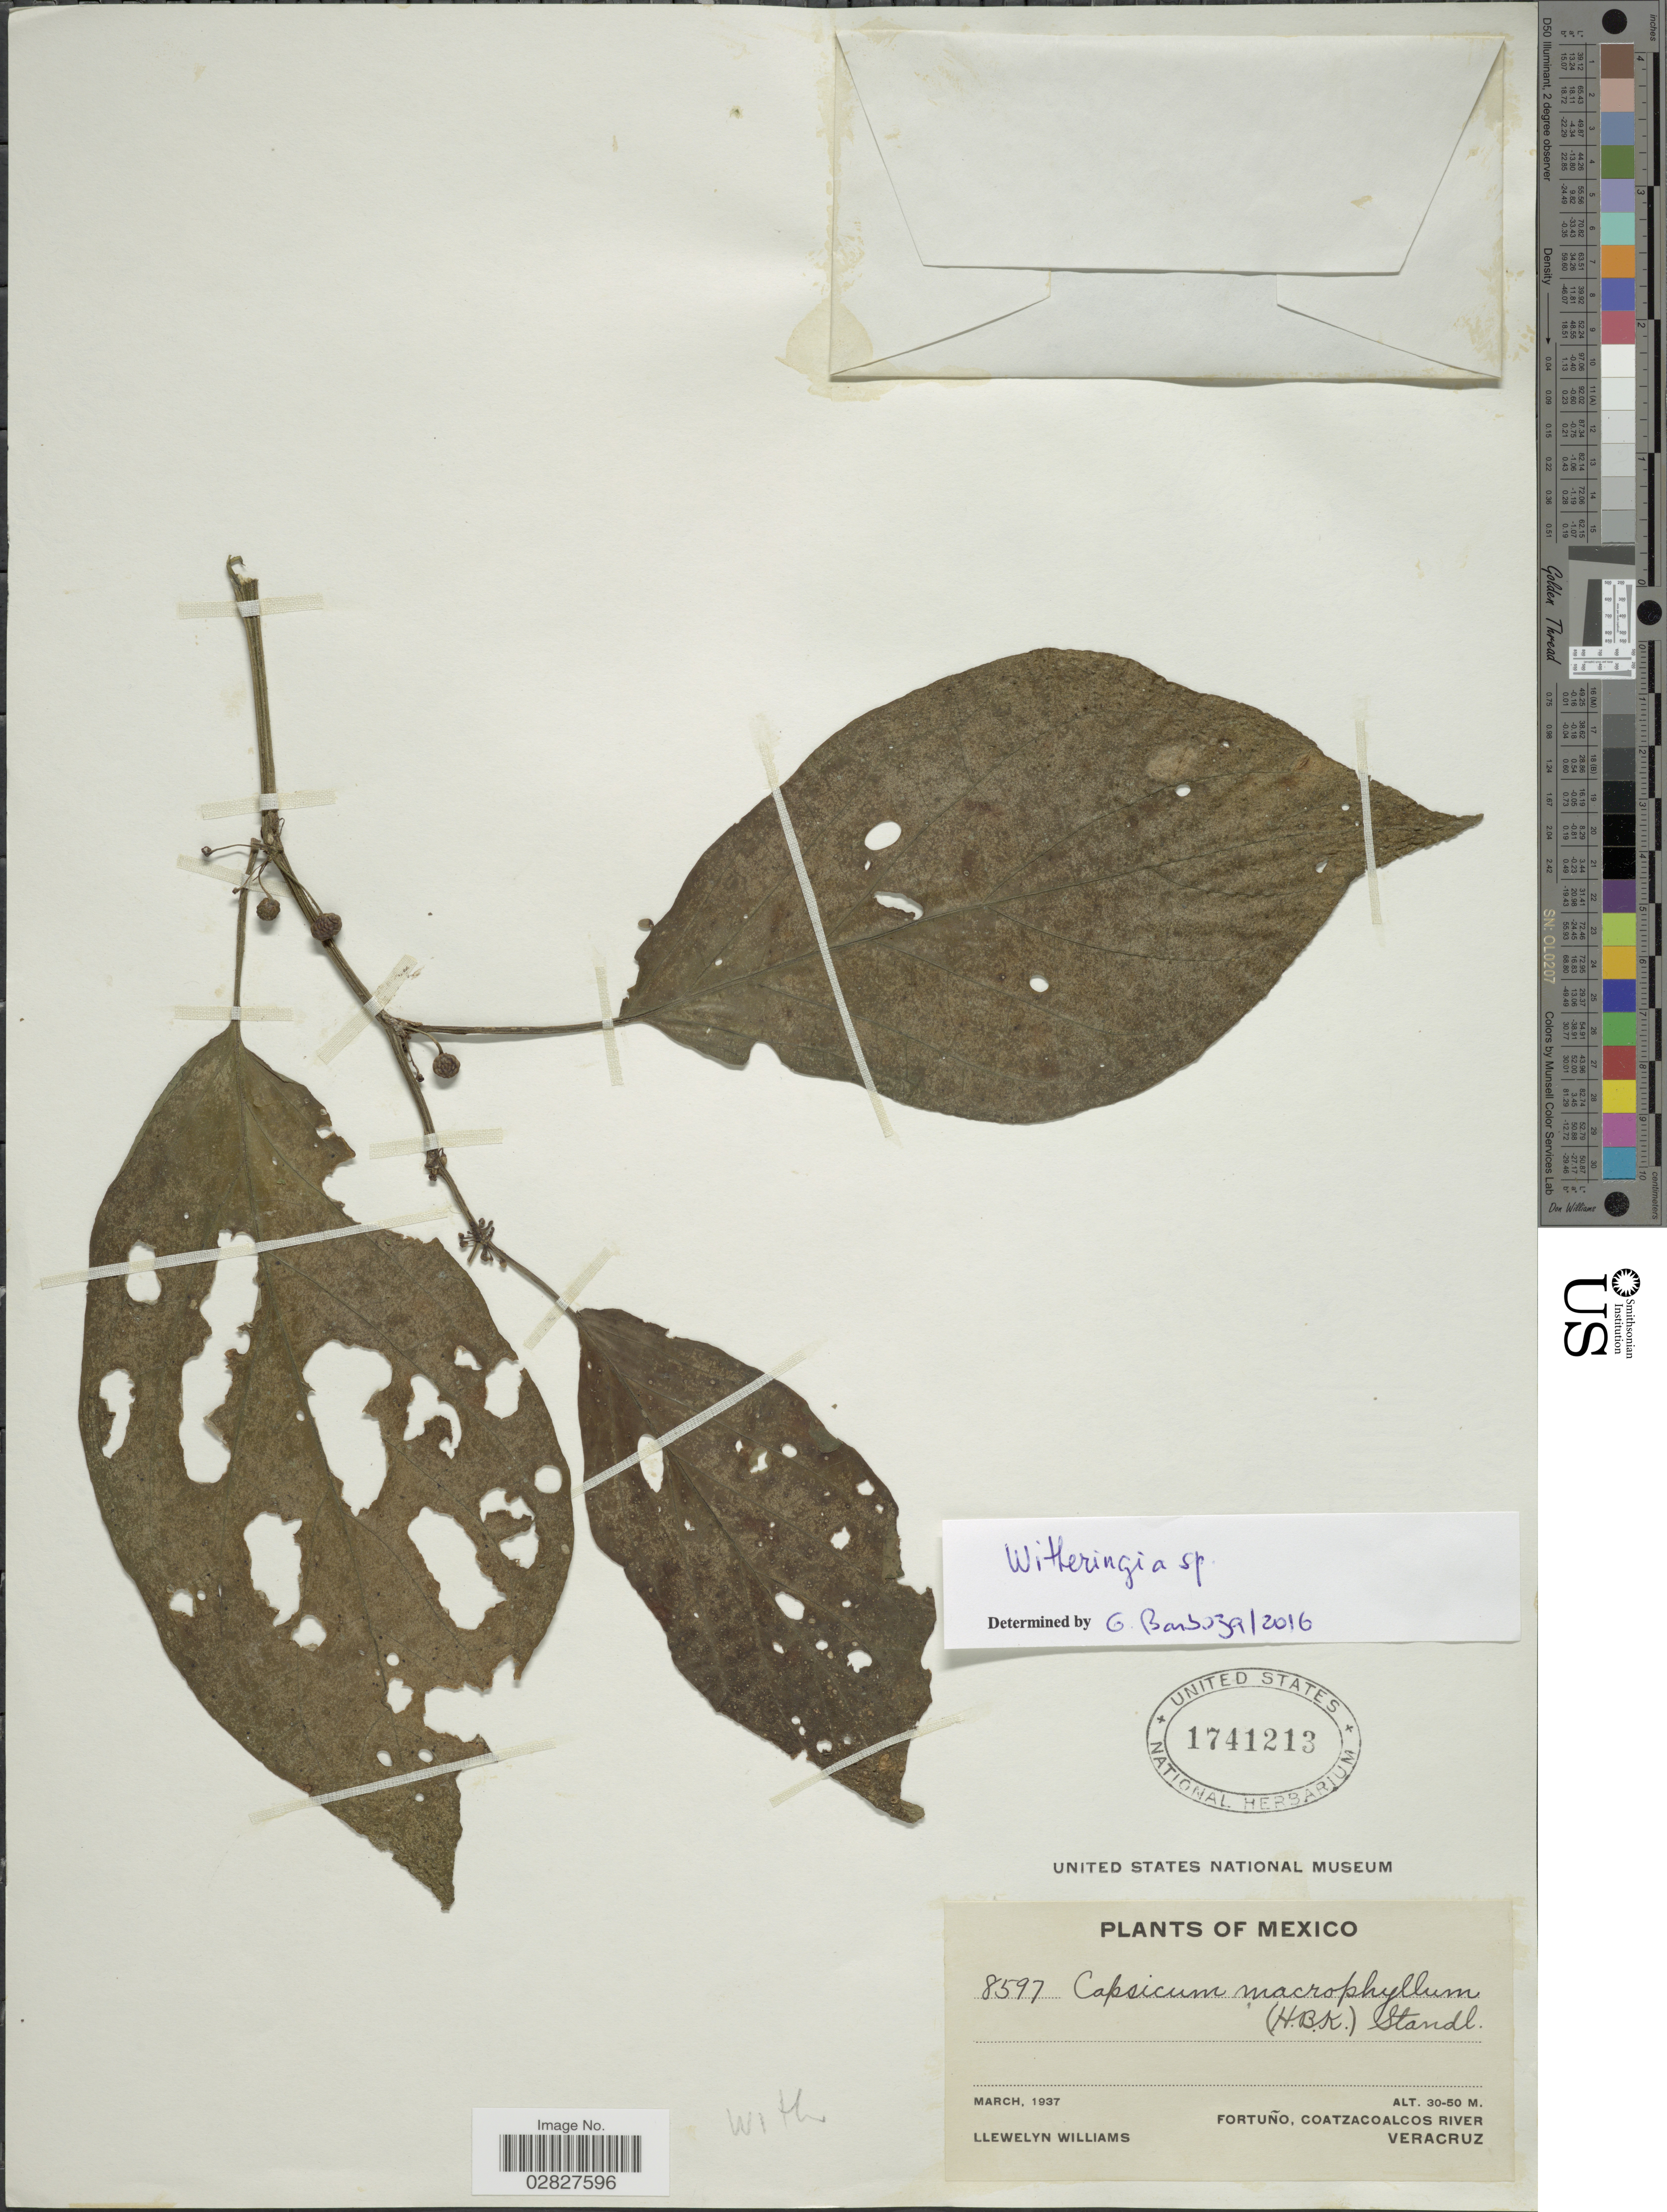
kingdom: Plantae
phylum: Tracheophyta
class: Magnoliopsida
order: Solanales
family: Solanaceae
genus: Witheringia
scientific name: Witheringia sp.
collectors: Ll. Williams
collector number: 8597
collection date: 1937-03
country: Mexico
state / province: Veracruz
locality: Fortuño, Coatzacoalcos River, Veracruz.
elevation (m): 30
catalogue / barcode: US 1741213